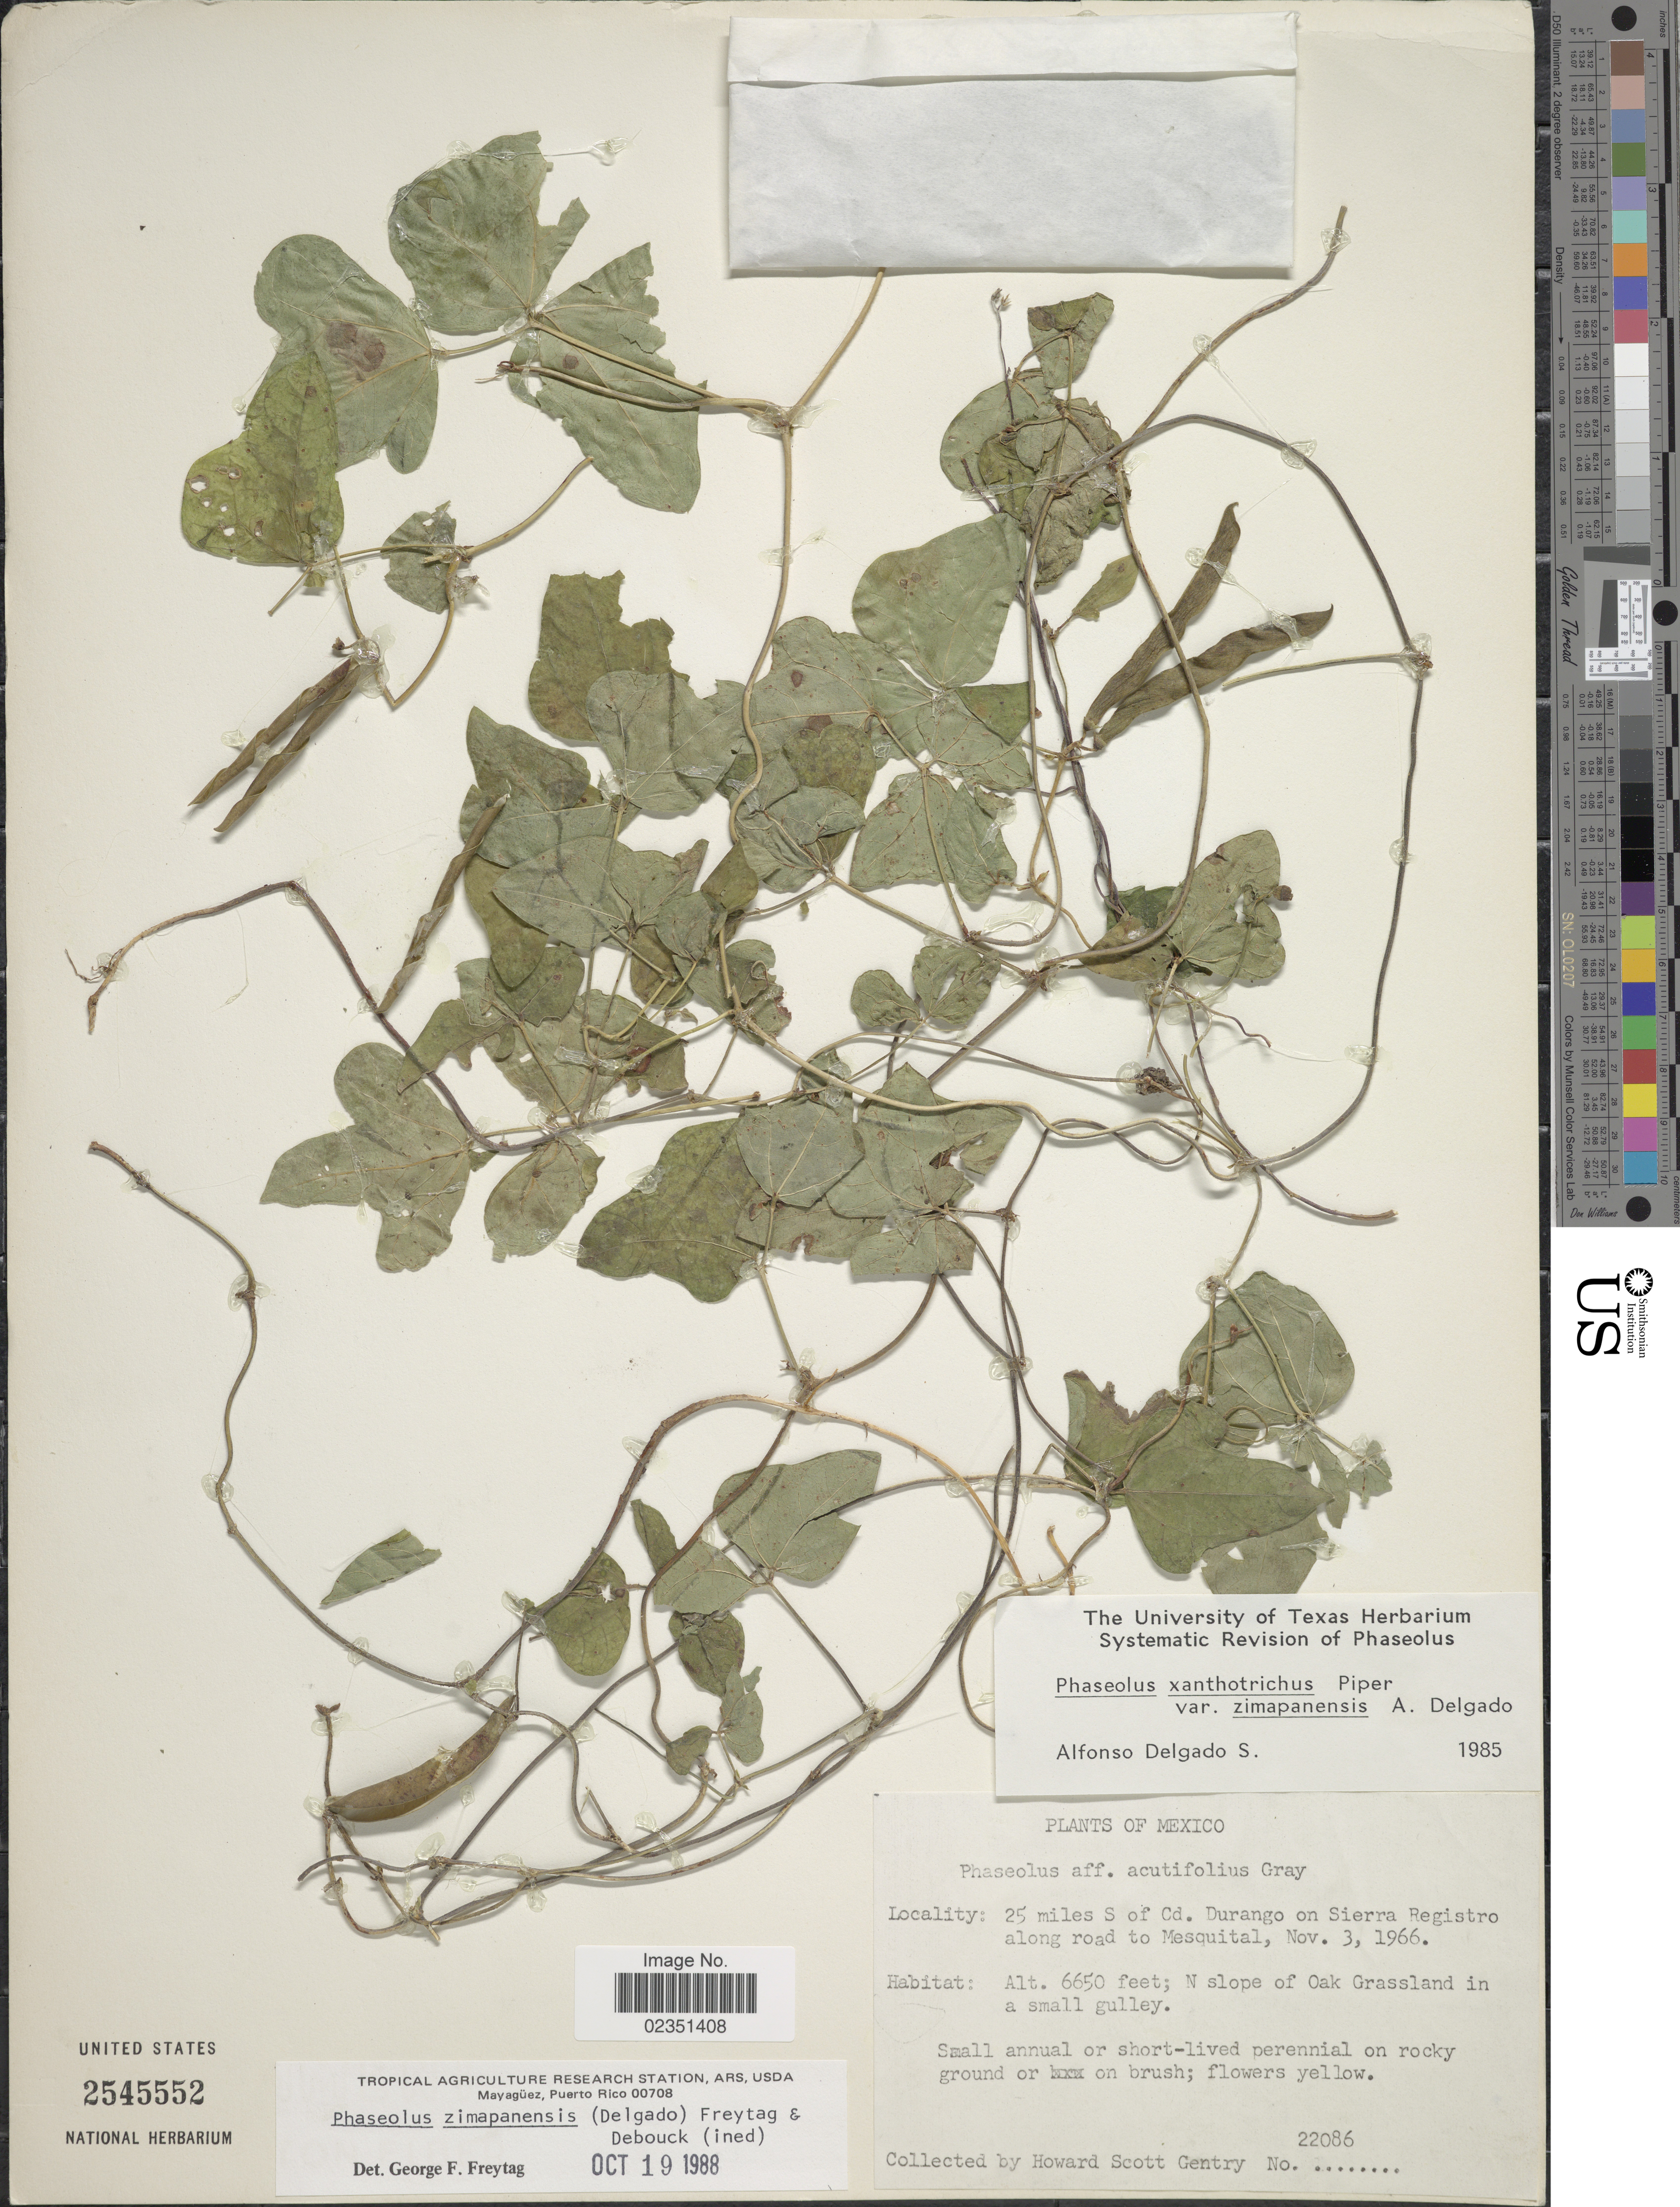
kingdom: Plantae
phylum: Tracheophyta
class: Magnoliopsida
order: Fabales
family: Fabaceae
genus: Phaseolus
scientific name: Phaseolus zimapanensis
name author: A. Delgado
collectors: H. S. Gentry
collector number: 22086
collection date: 1966-11-03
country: Mexico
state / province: Durango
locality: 25 miles S of Cd. Durango on Sierra Registro along road to Mesquital. N slope of Oak Grassland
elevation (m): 2027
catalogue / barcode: US 2545552